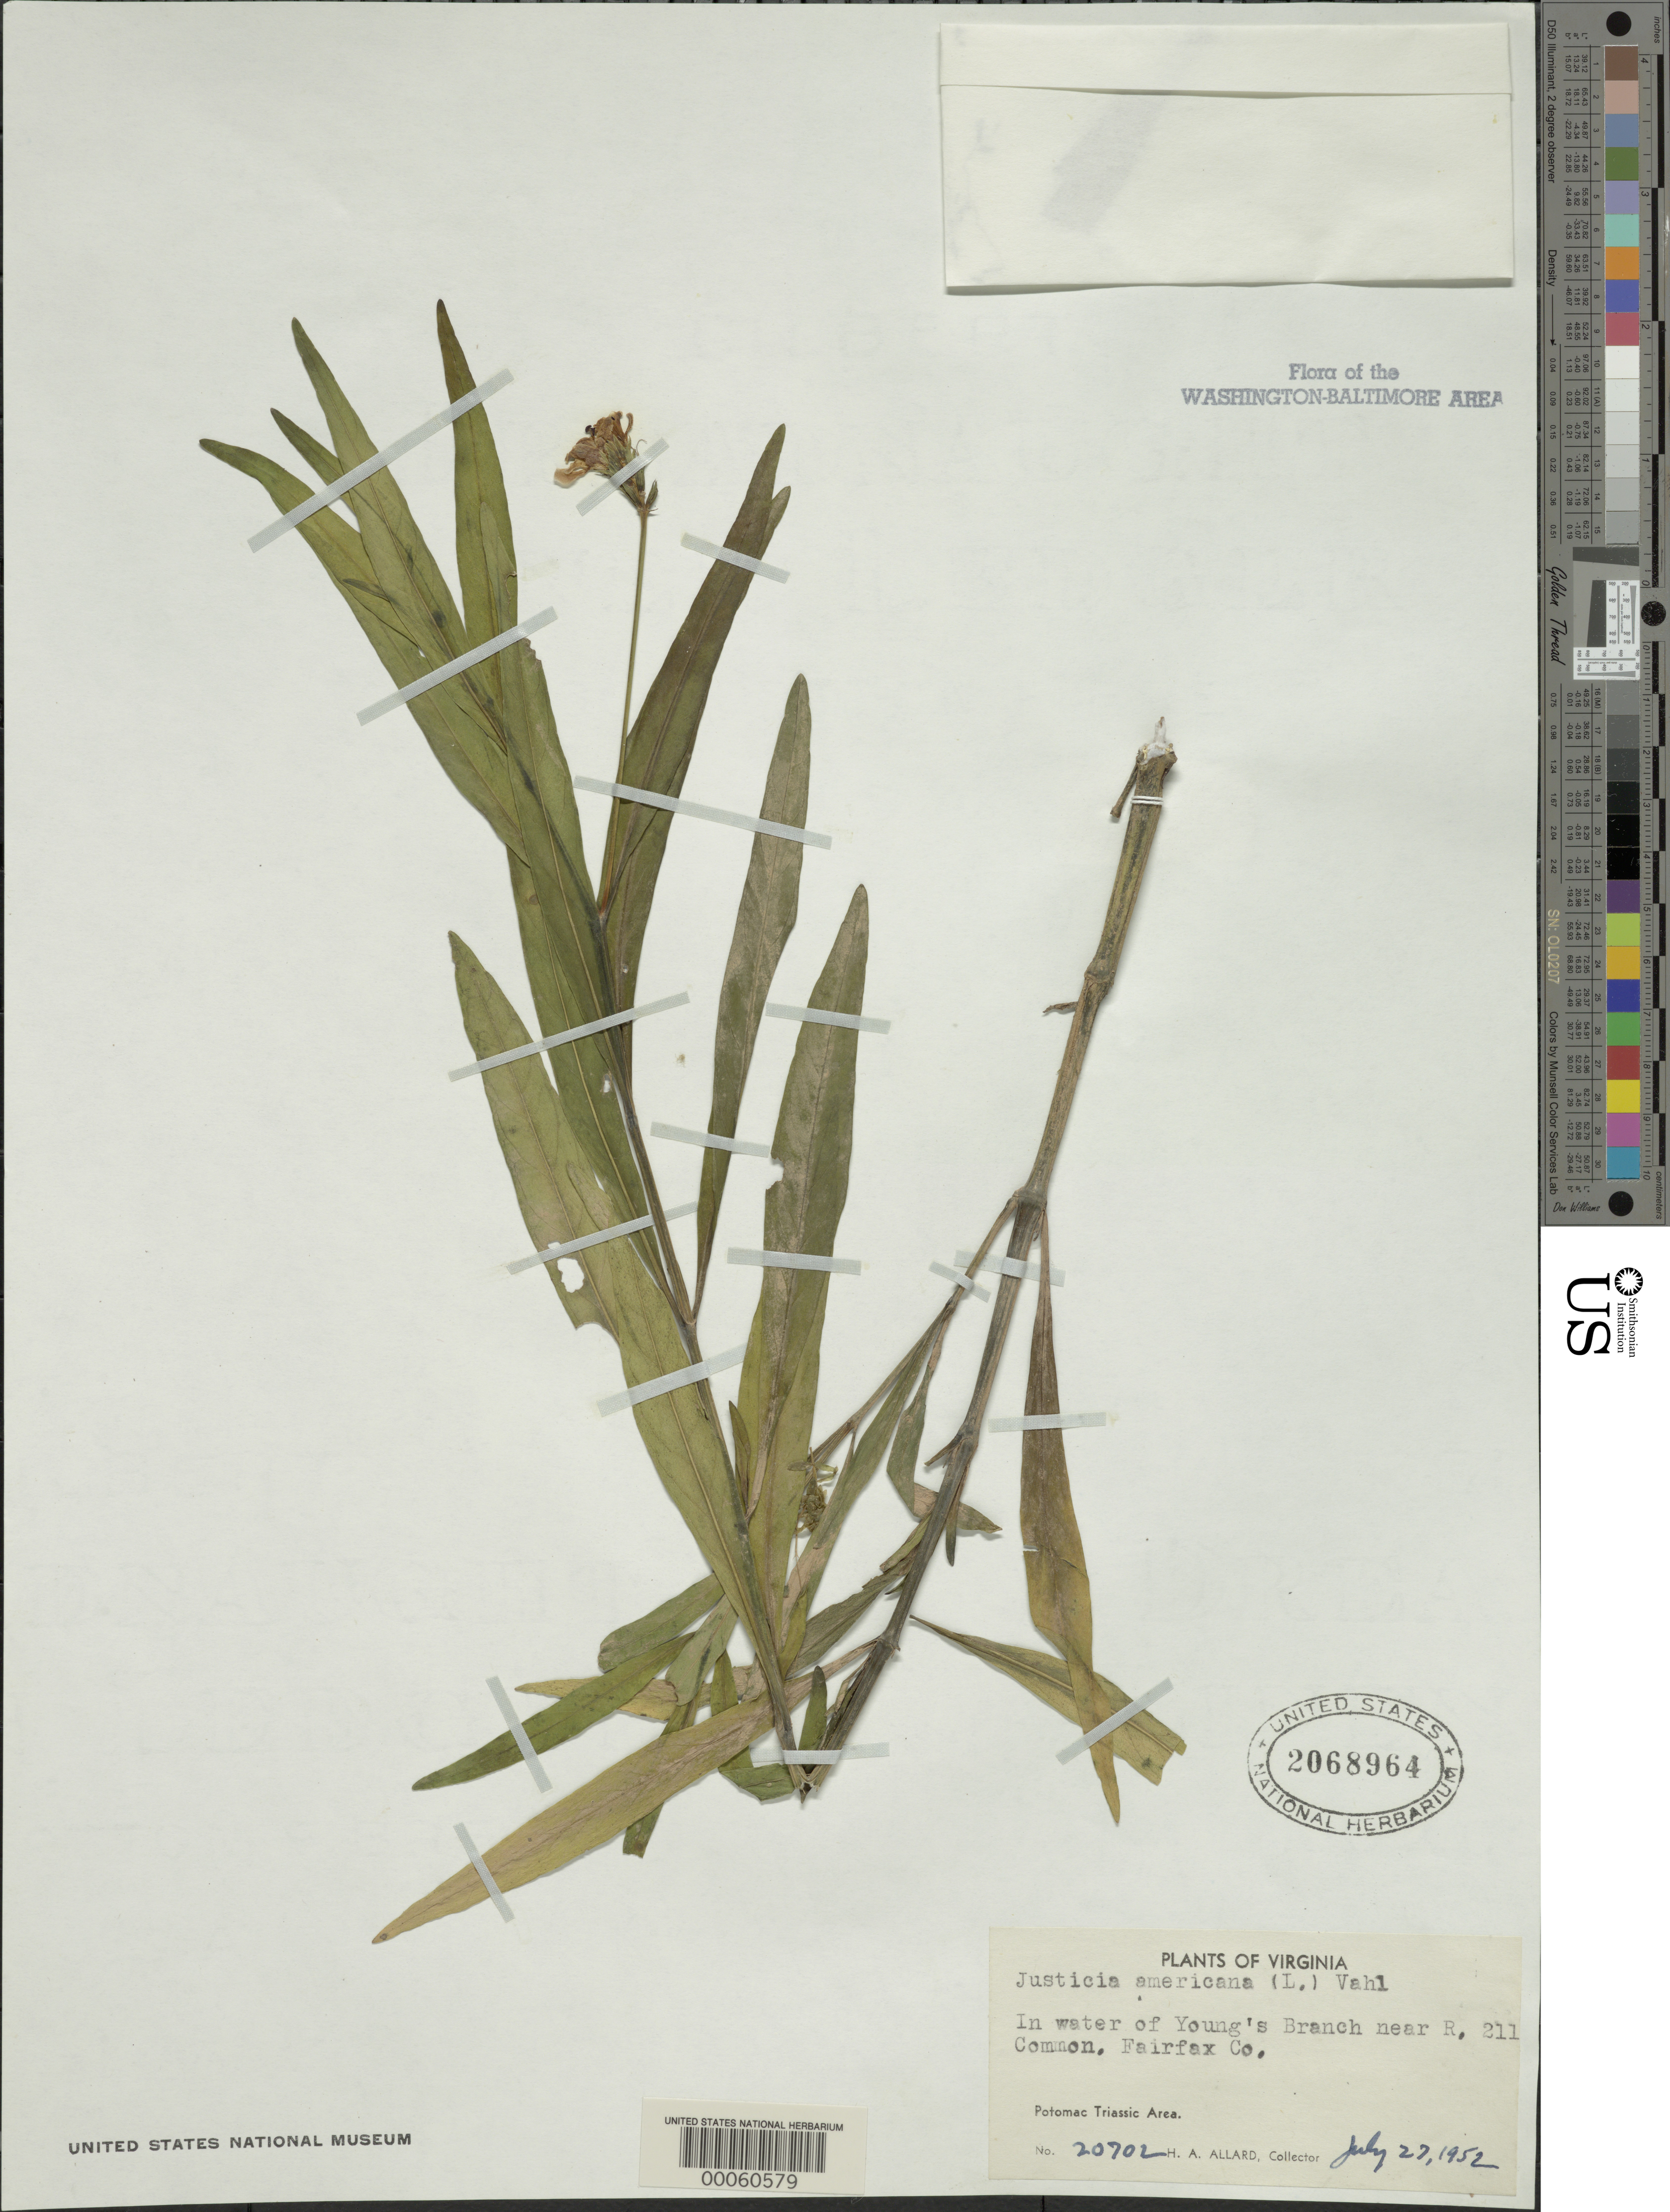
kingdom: Plantae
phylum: Tracheophyta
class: Magnoliopsida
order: Lamiales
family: Acanthaceae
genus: Justicia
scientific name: Justicia americana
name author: (L.) Vahl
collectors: H. A. Allard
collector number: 20702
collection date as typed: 27 Jul 1952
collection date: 1952-07-27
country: United States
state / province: Virginia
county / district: Fairfax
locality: Youngs Branch near Route 211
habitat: In water of youngs branch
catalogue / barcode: US 2068964